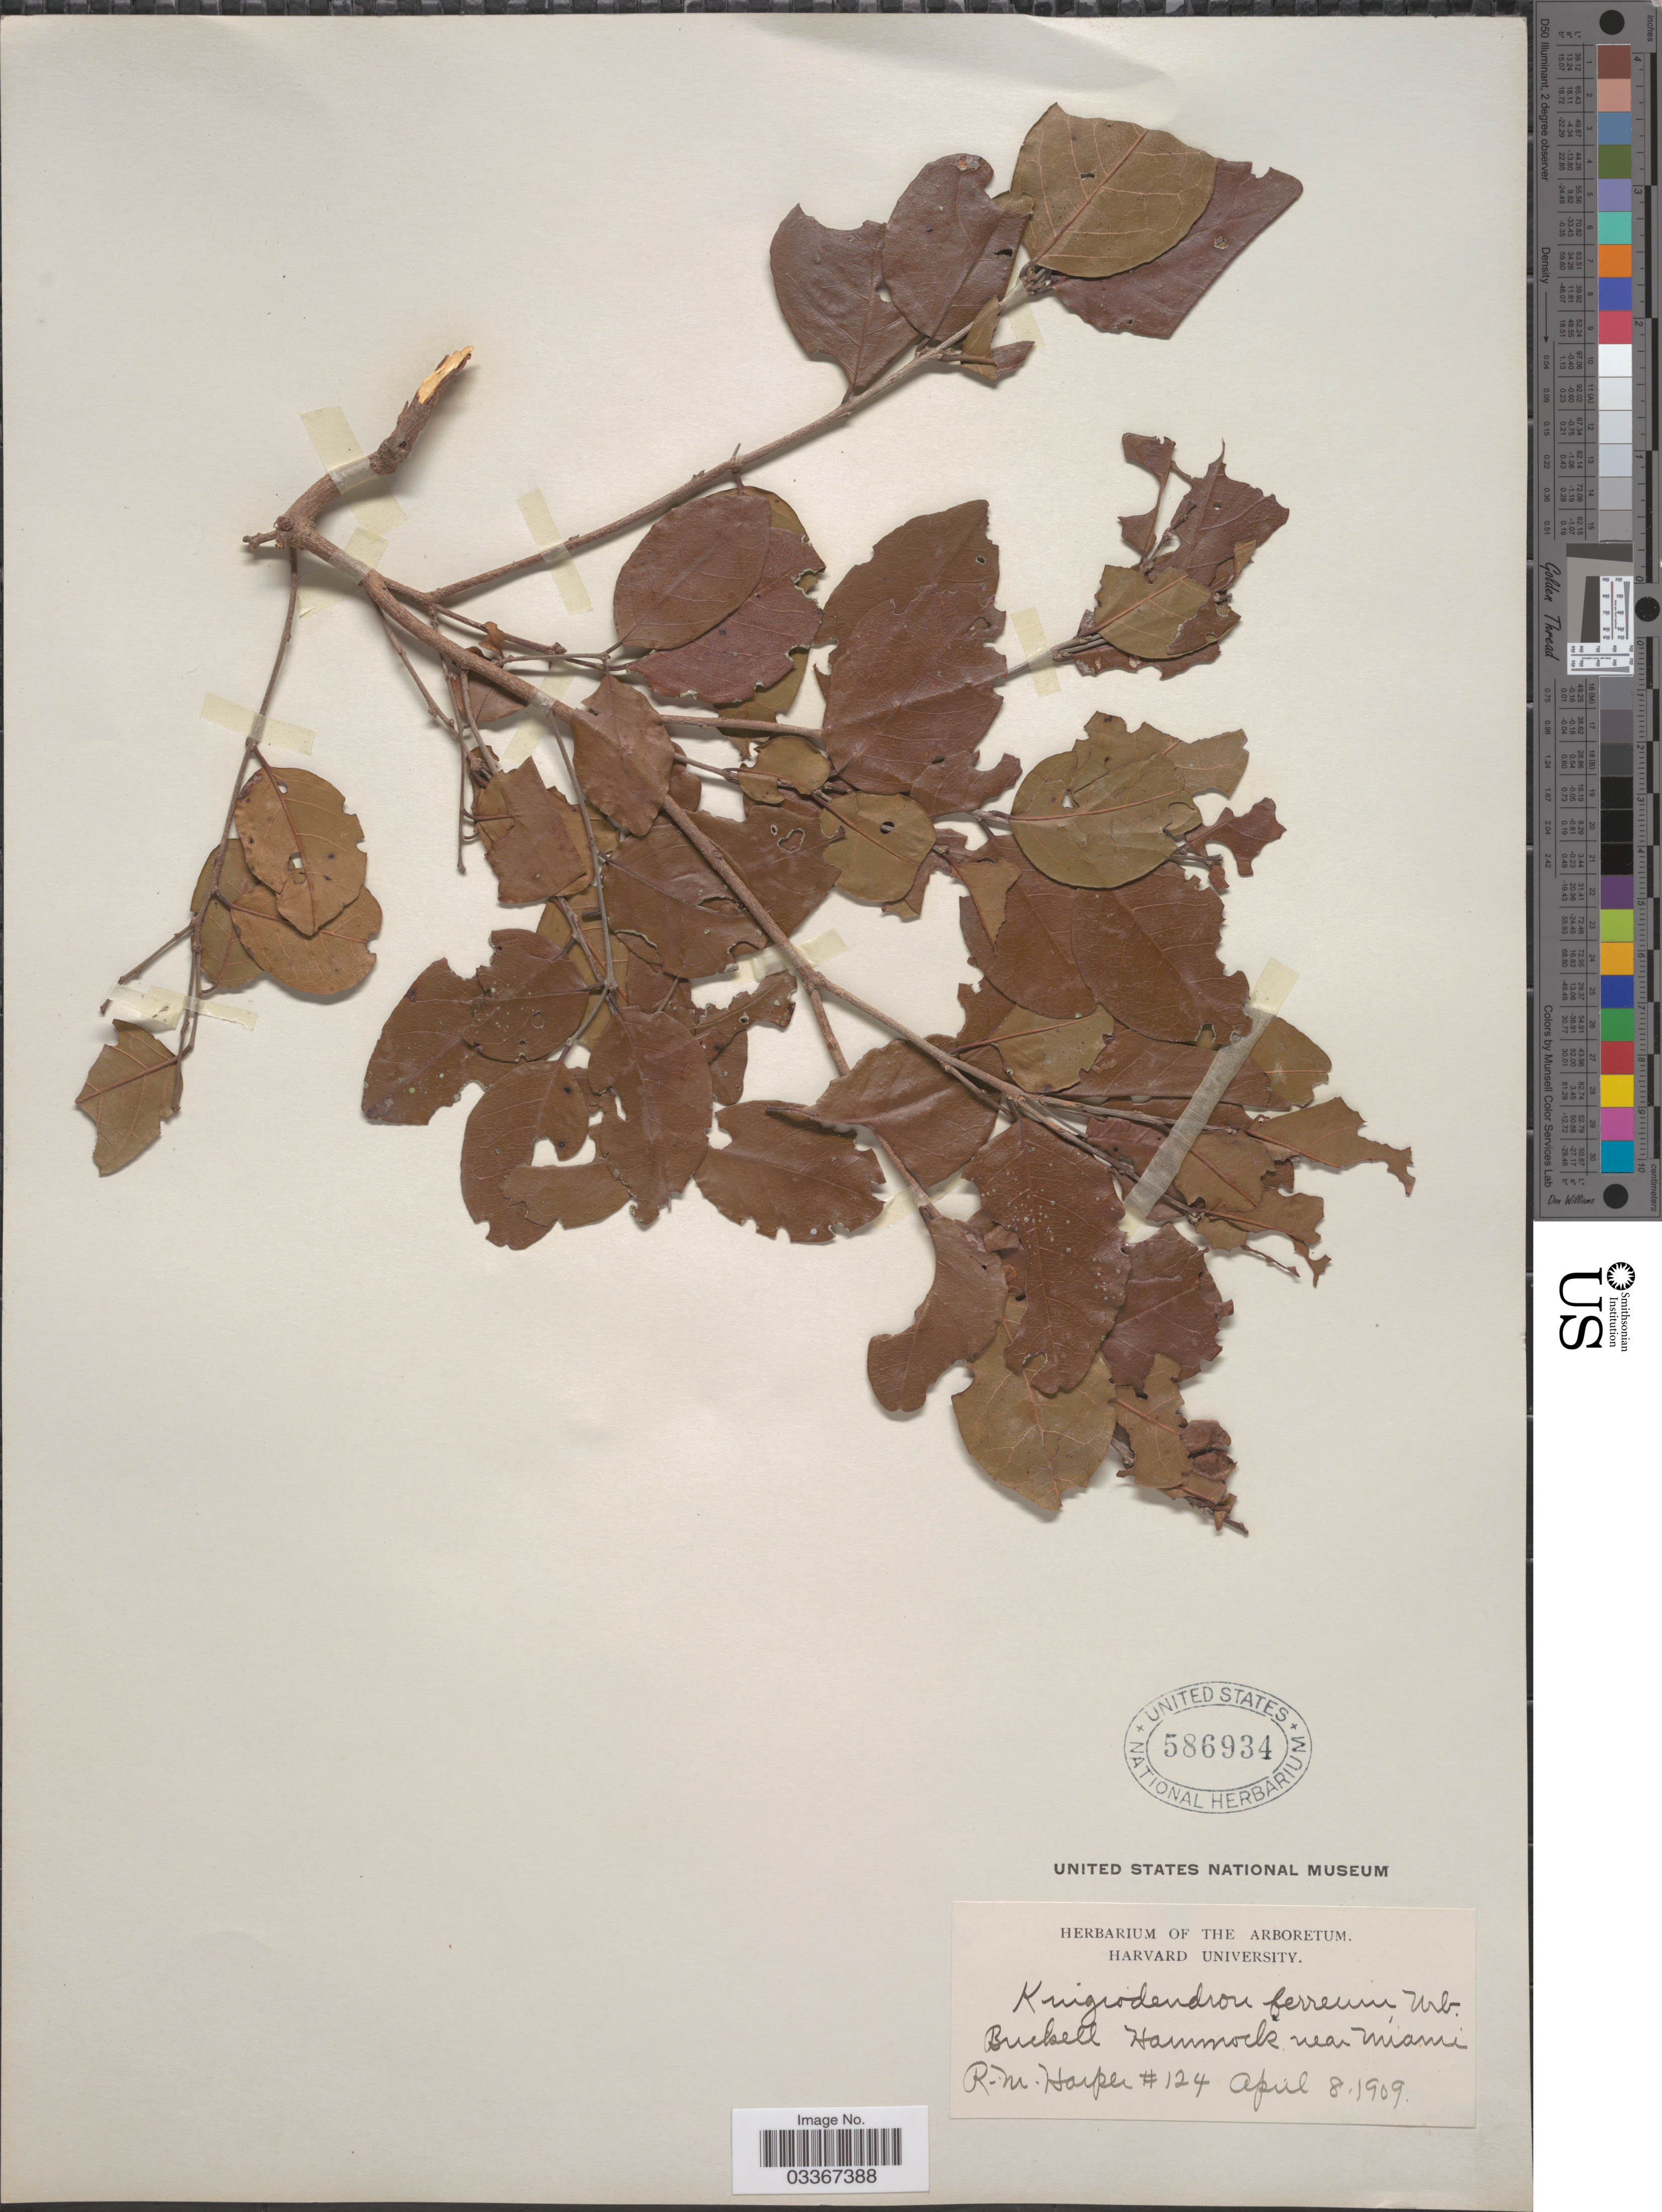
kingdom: Plantae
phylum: Tracheophyta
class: Magnoliopsida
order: Rosales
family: Rhamnaceae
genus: Krugiodendron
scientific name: Krugiodendron ferreum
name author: (Vahl) Urb.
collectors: R. Harper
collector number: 124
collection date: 1909-04-08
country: United States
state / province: Florida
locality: Brickell Hammock near Miami.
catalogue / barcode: US 586934